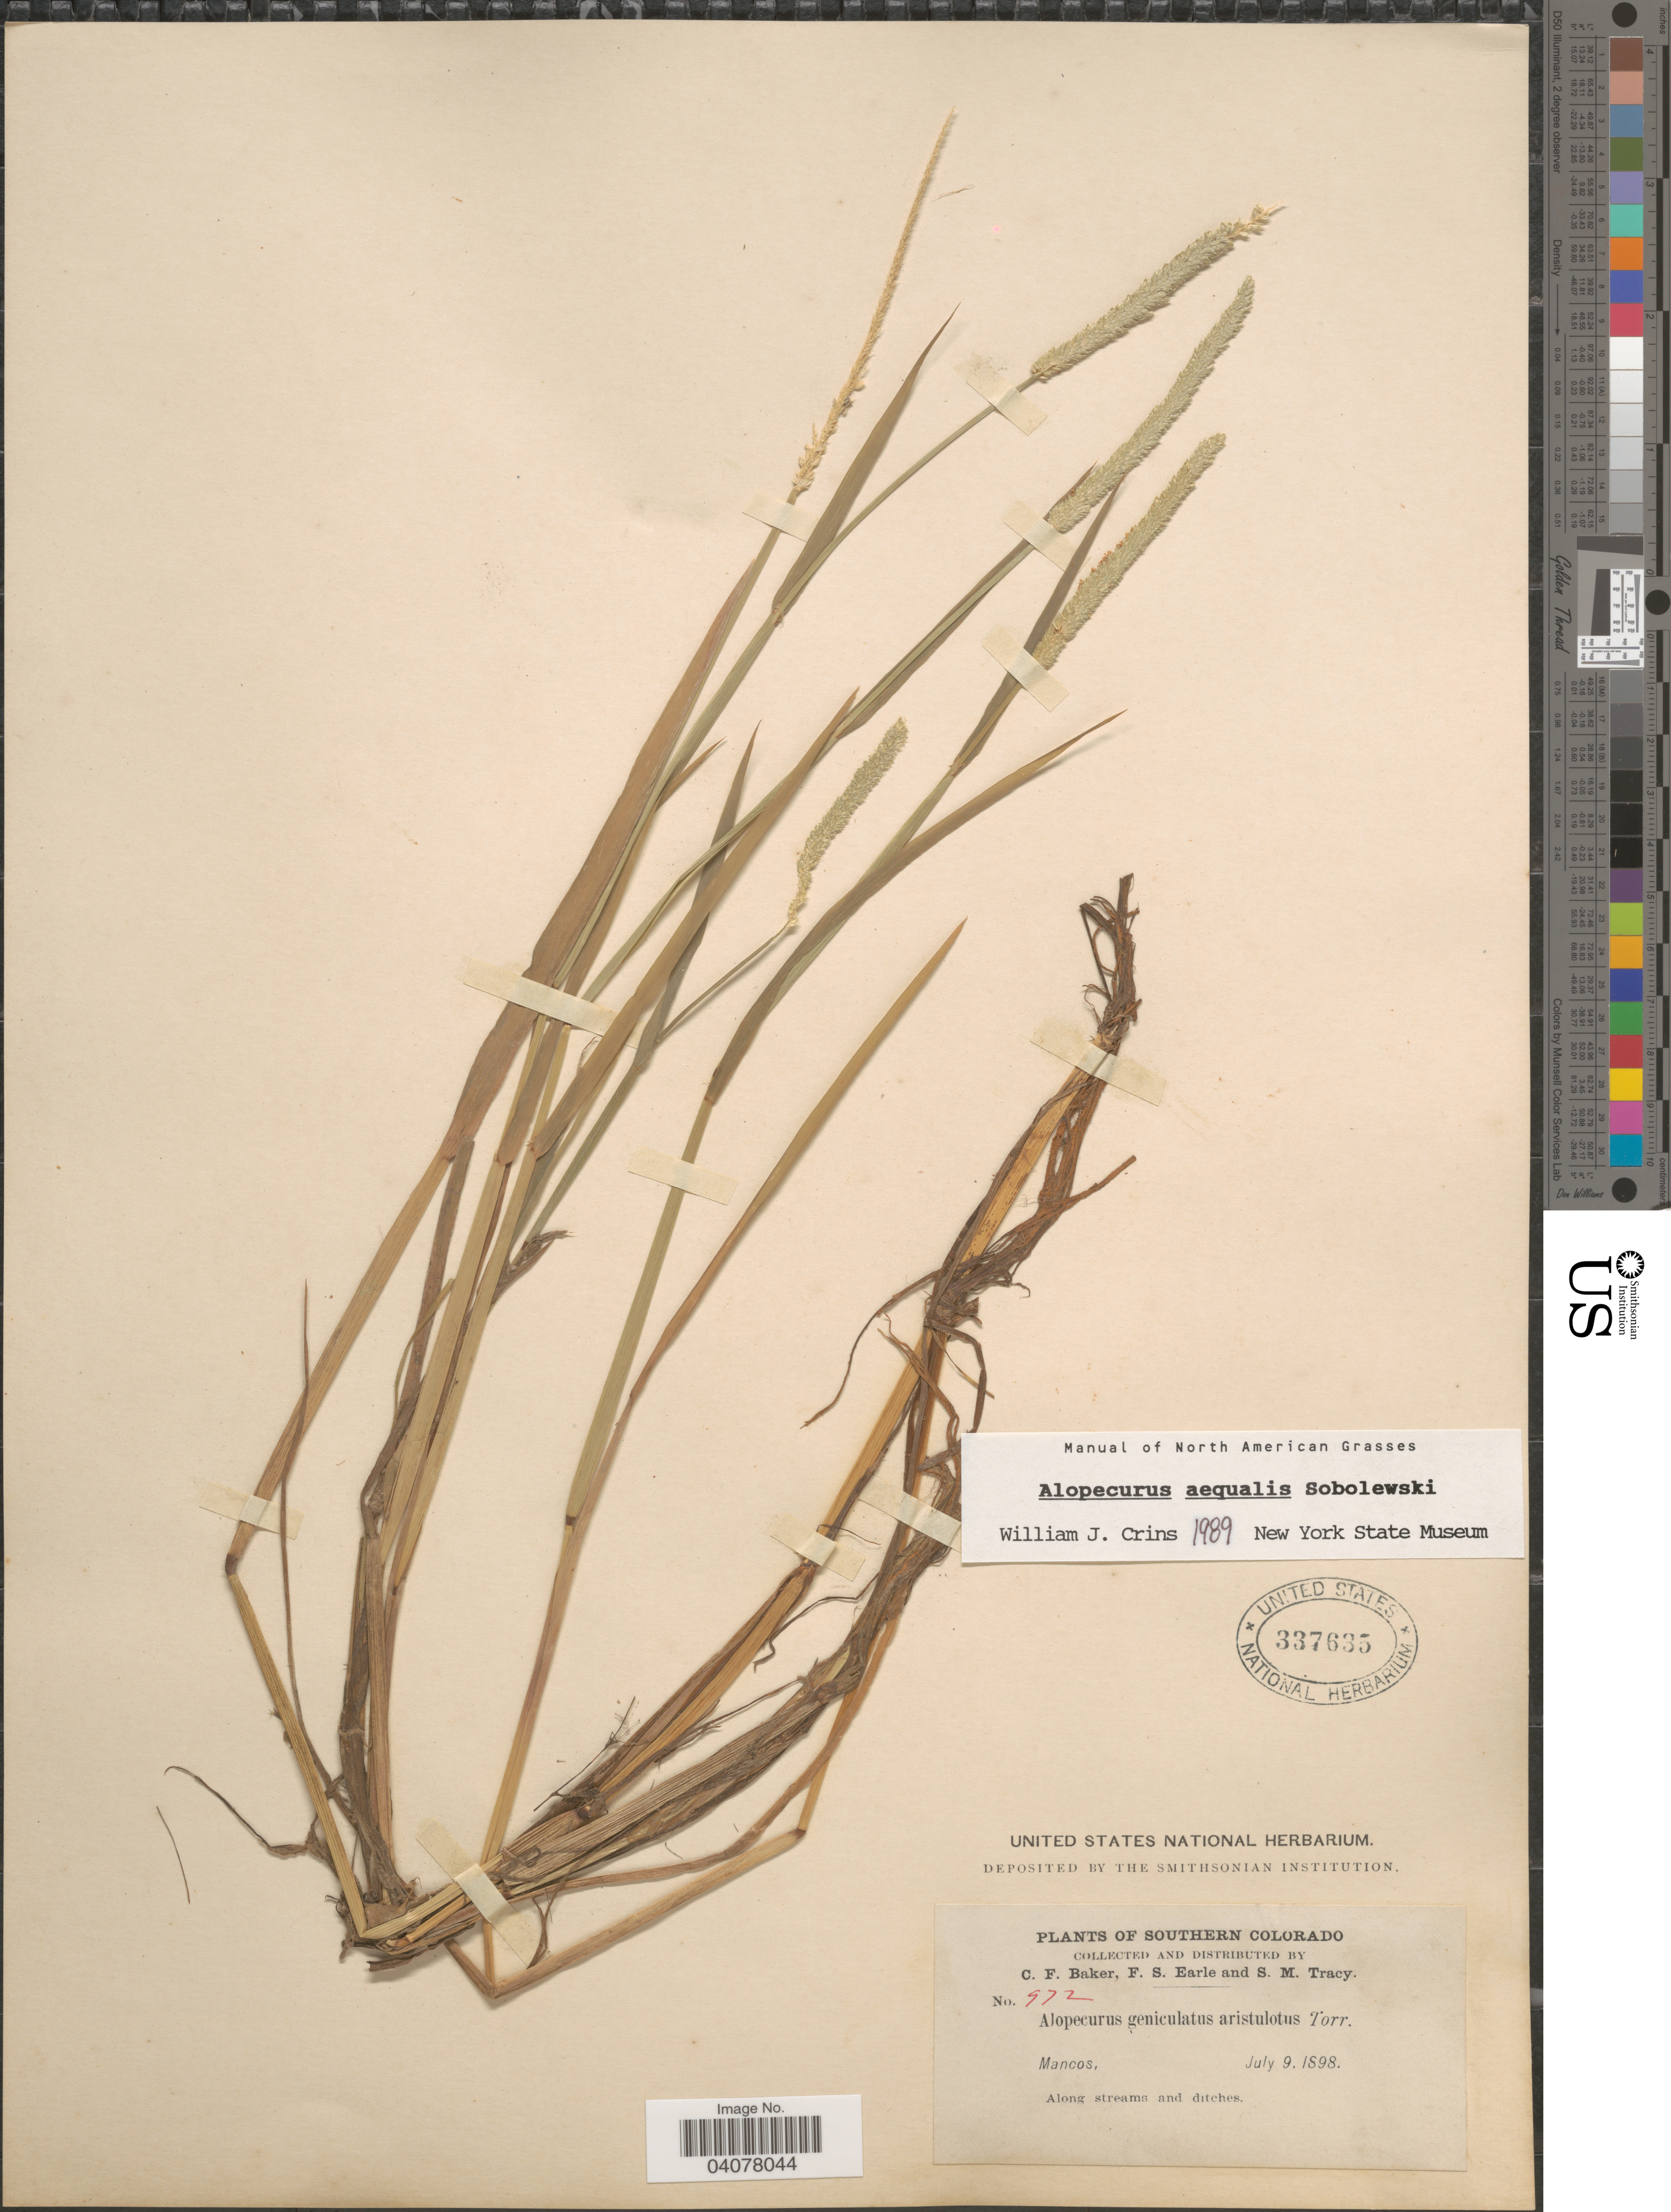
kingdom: Plantae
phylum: Tracheophyta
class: Liliopsida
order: Poales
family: Poaceae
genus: Alopecurus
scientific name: Alopecurus aequalis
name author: Sobol.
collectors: C. F. Baker, F. S. Earle & S. M. Tracy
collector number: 972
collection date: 1898-07-09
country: United States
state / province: Colorado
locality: Southern Colorado. Mancos.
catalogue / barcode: US 337635